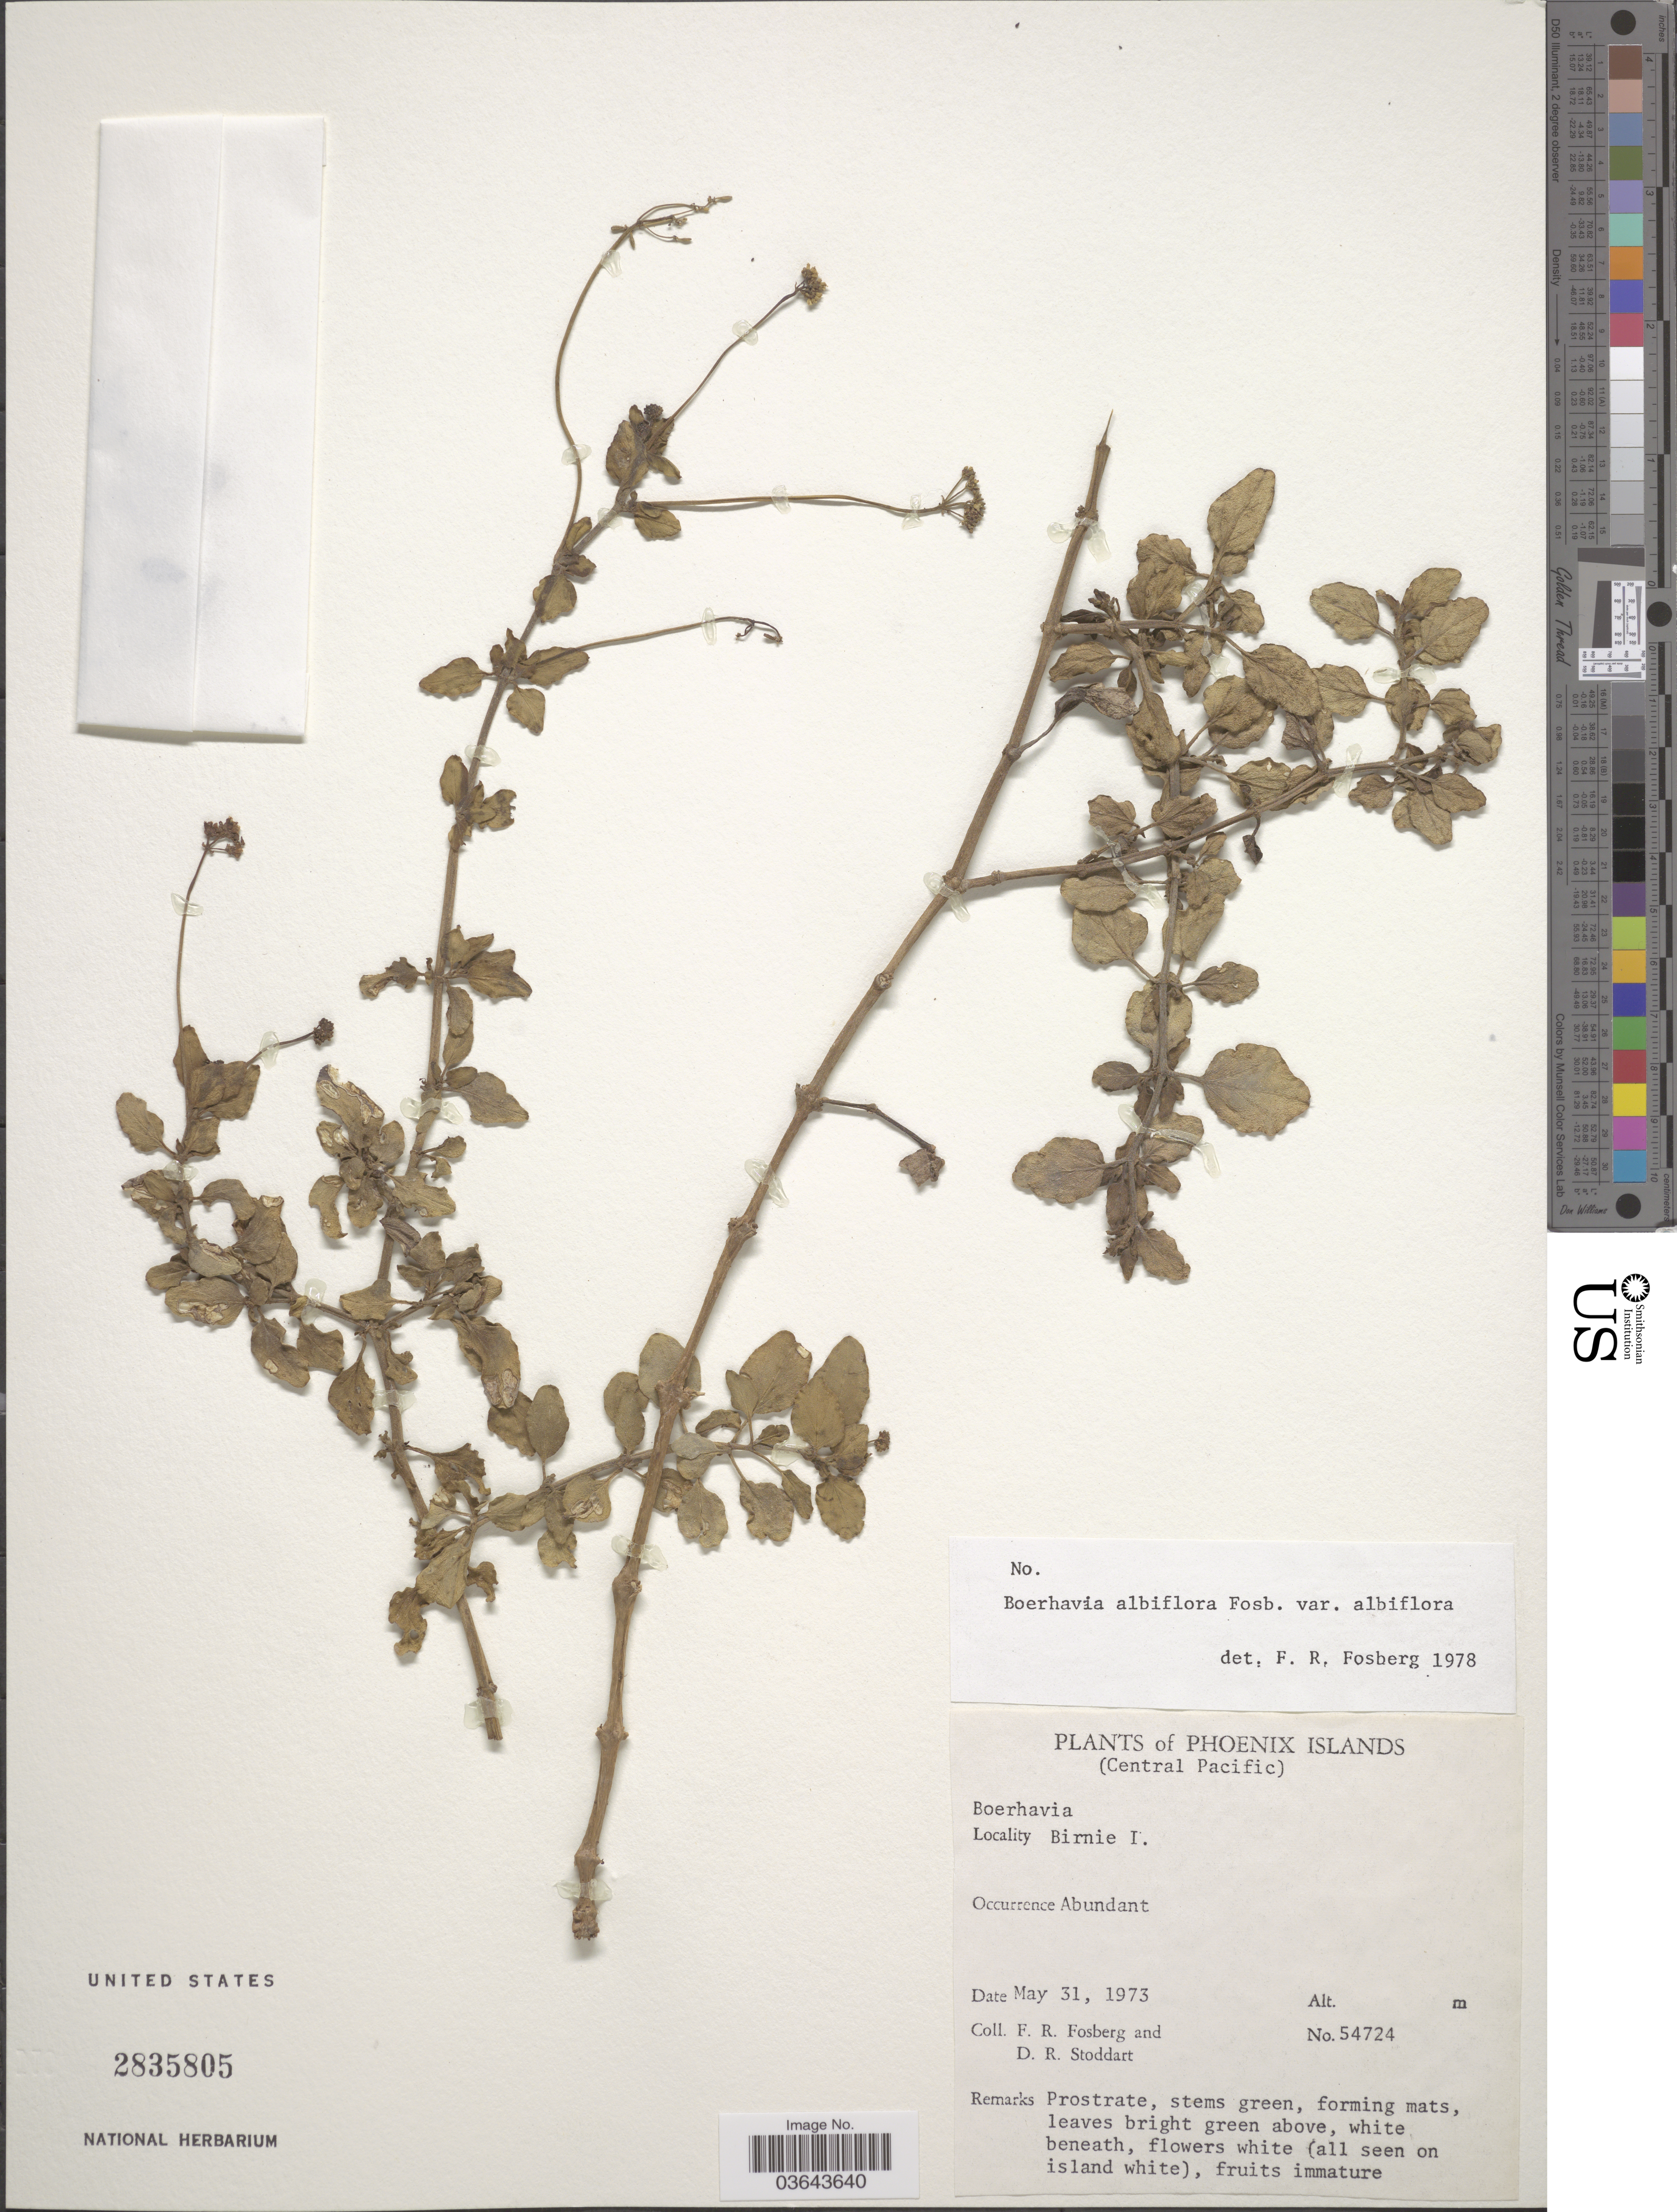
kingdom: Plantae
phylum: Tracheophyta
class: Magnoliopsida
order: Caryophyllales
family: Nyctaginaceae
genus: Boerhavia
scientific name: Boerhavia albiflora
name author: Fosberg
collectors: F. R. Fosberg & D. R. Stoddart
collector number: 54724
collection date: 1973-05-31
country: Kiribati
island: Birnie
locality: Phoenix Islands (Central Pacific). Birnie I.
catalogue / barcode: US 2835805